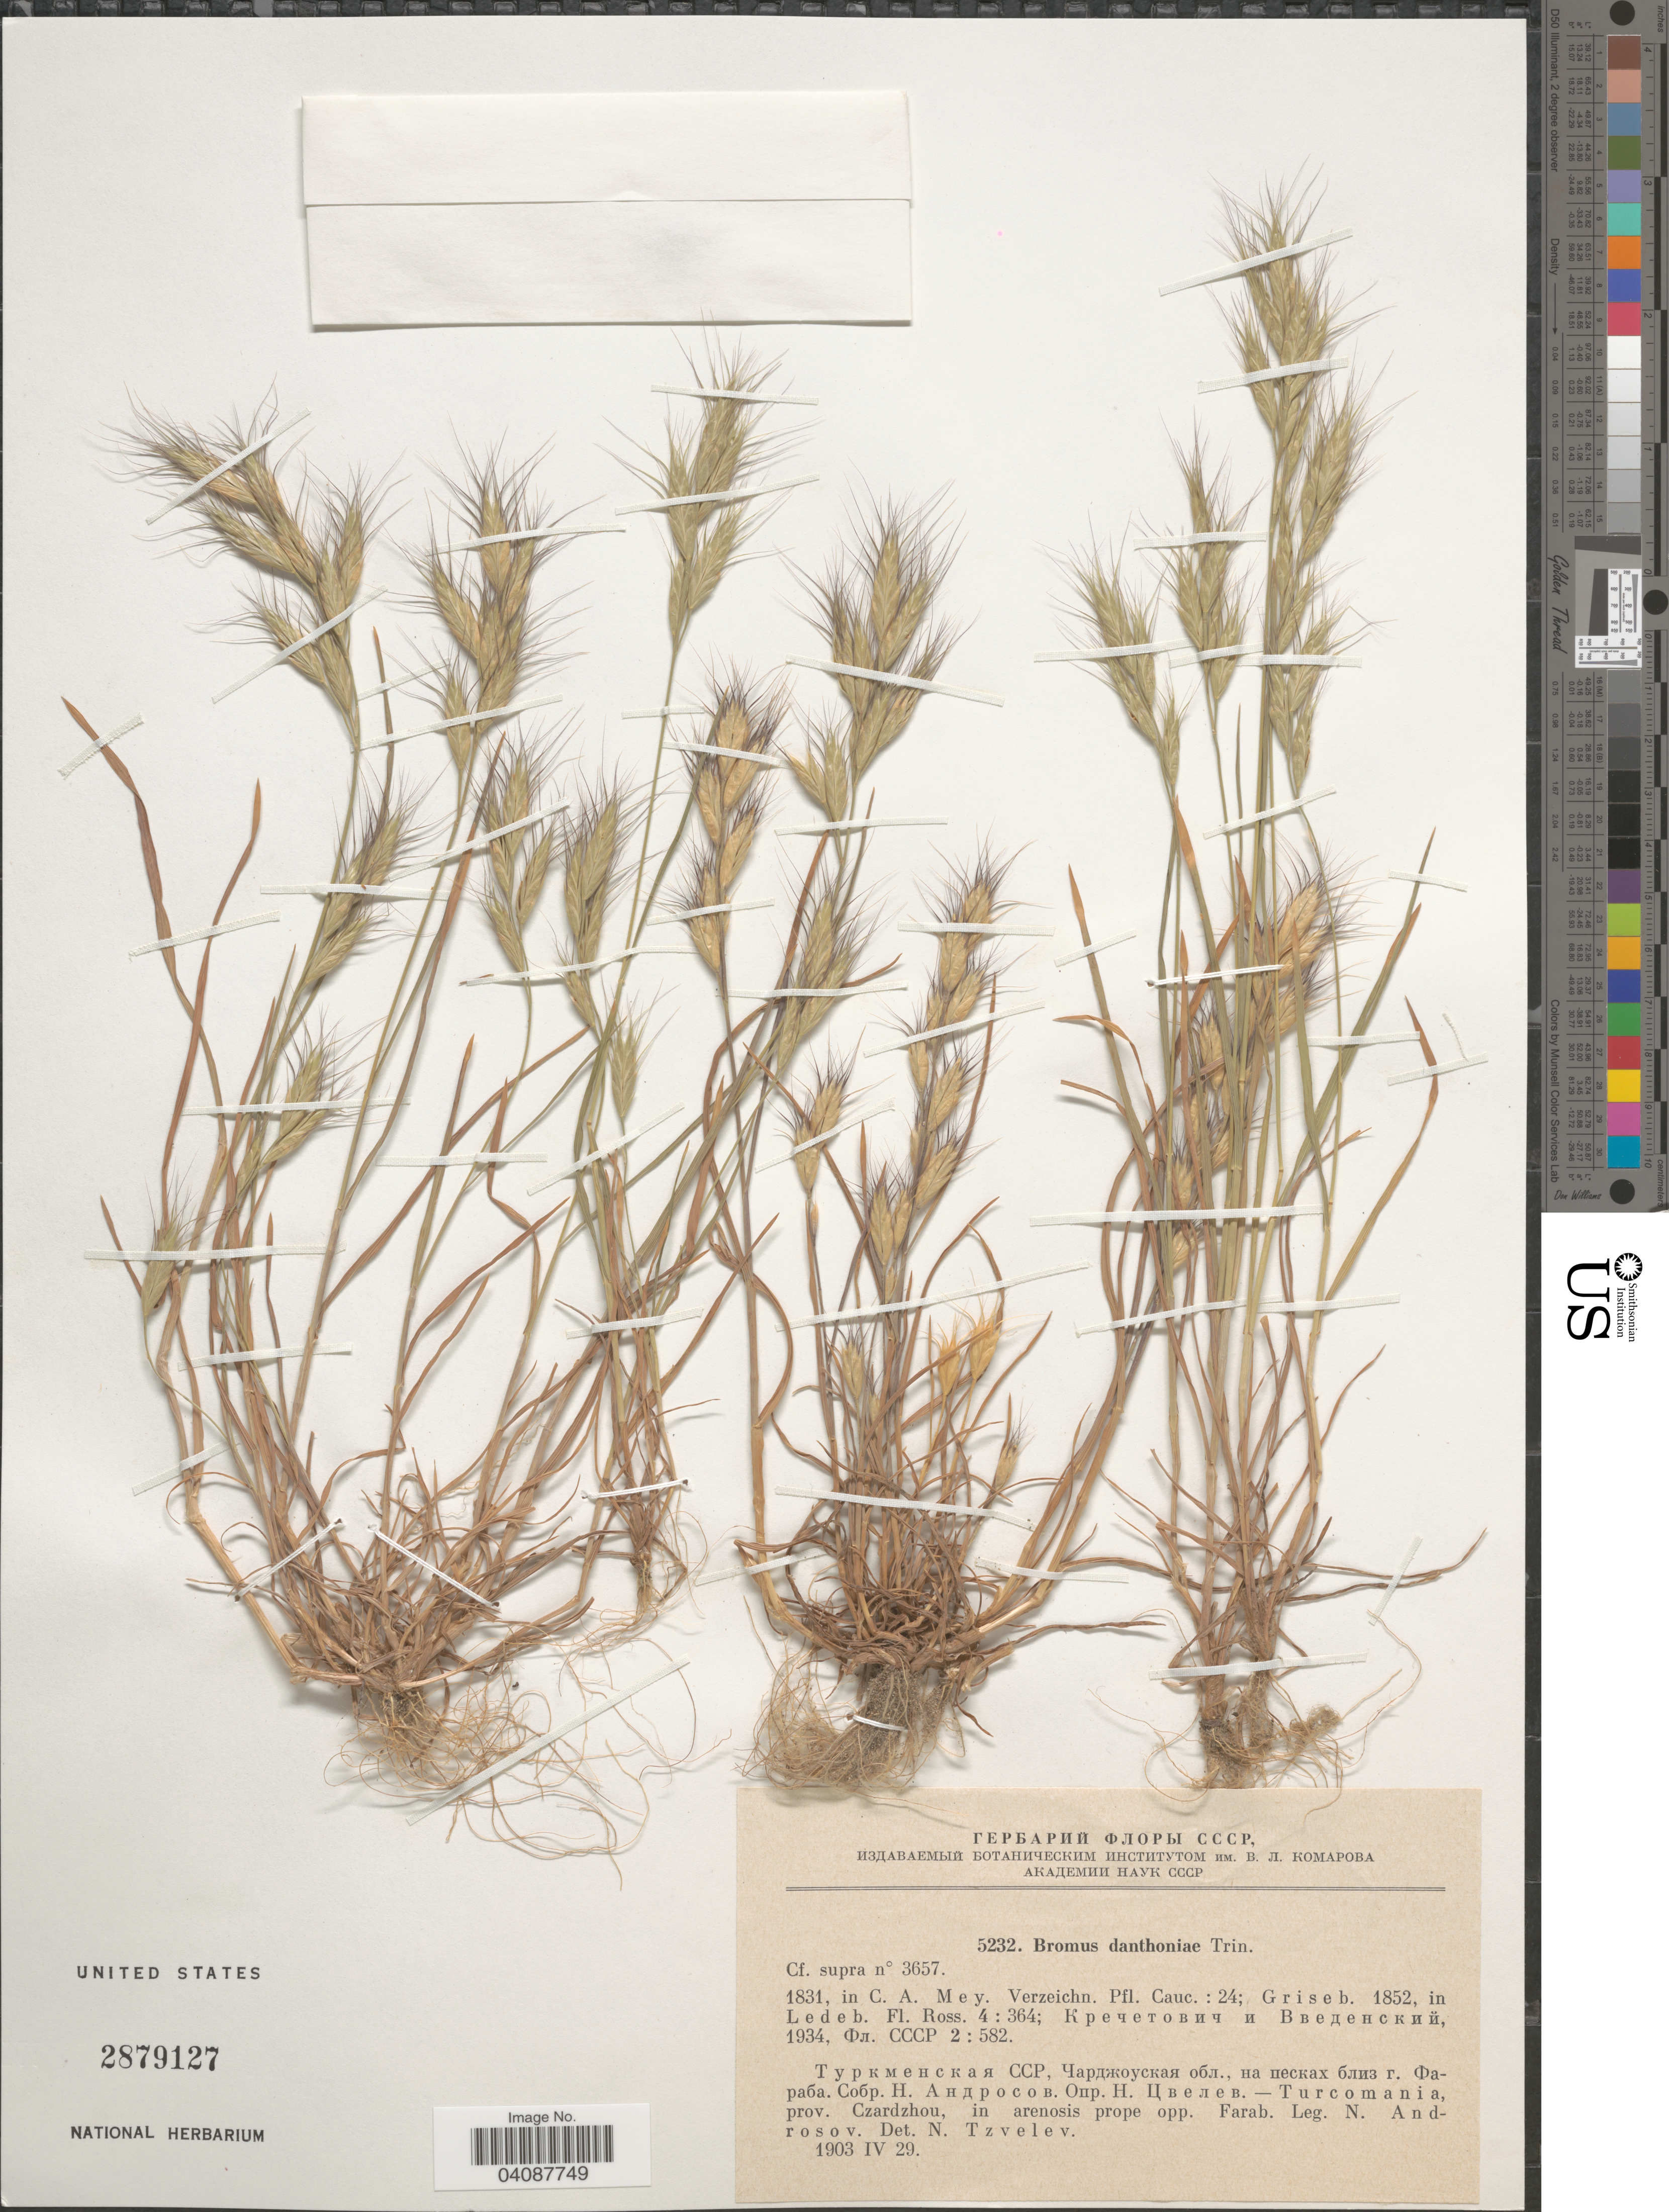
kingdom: Plantae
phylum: Tracheophyta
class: Liliopsida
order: Poales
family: Poaceae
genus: Bromus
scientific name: Bromus condensatus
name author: Hack.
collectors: N. Androsov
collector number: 5232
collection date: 1903-04-29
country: Turkmenistan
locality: Turcomania, prov. Czardzhou, in arenosis prope opp. Farab.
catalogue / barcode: US 2879127